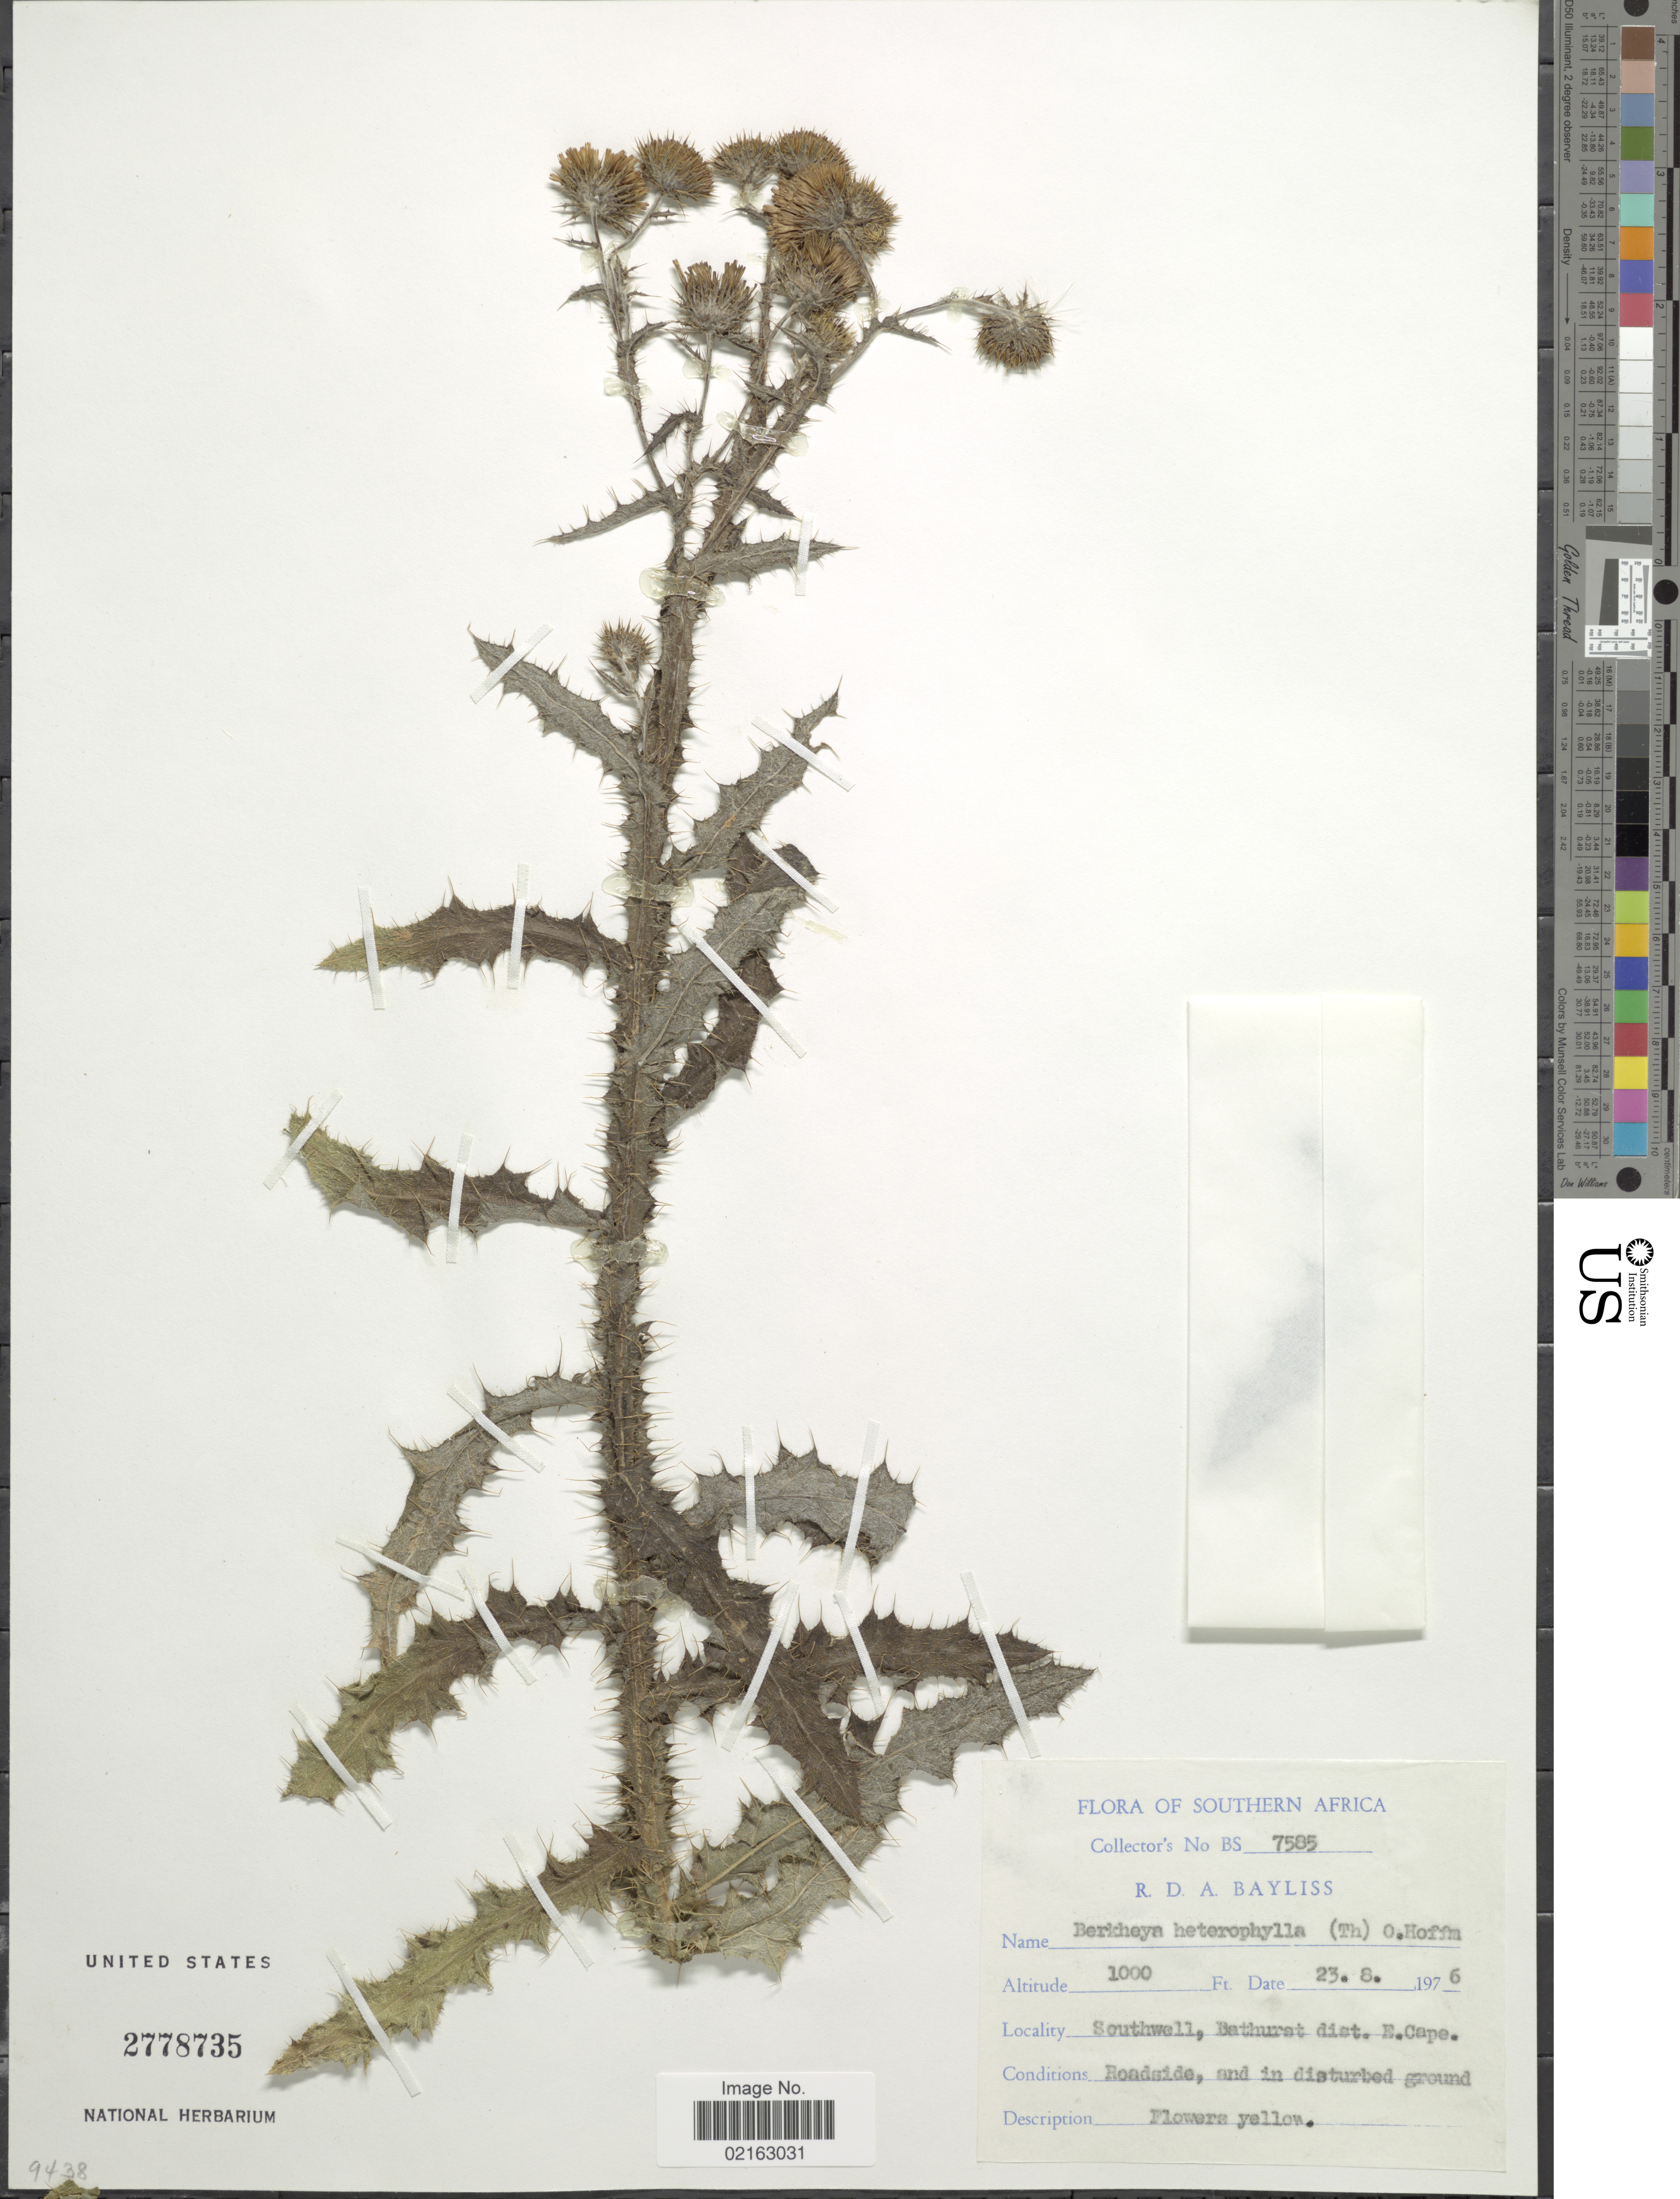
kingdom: Plantae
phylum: Tracheophyta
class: Magnoliopsida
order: Asterales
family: Asteraceae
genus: Berkheya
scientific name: Berkheya heterophylla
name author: DC.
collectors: R. Bayliss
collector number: BS 7585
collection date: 1976-08-23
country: South Africa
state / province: Eastern Cape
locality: Southern Africa. Southwell, Bathurst dist. E. Cape.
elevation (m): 305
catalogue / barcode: US 2778735